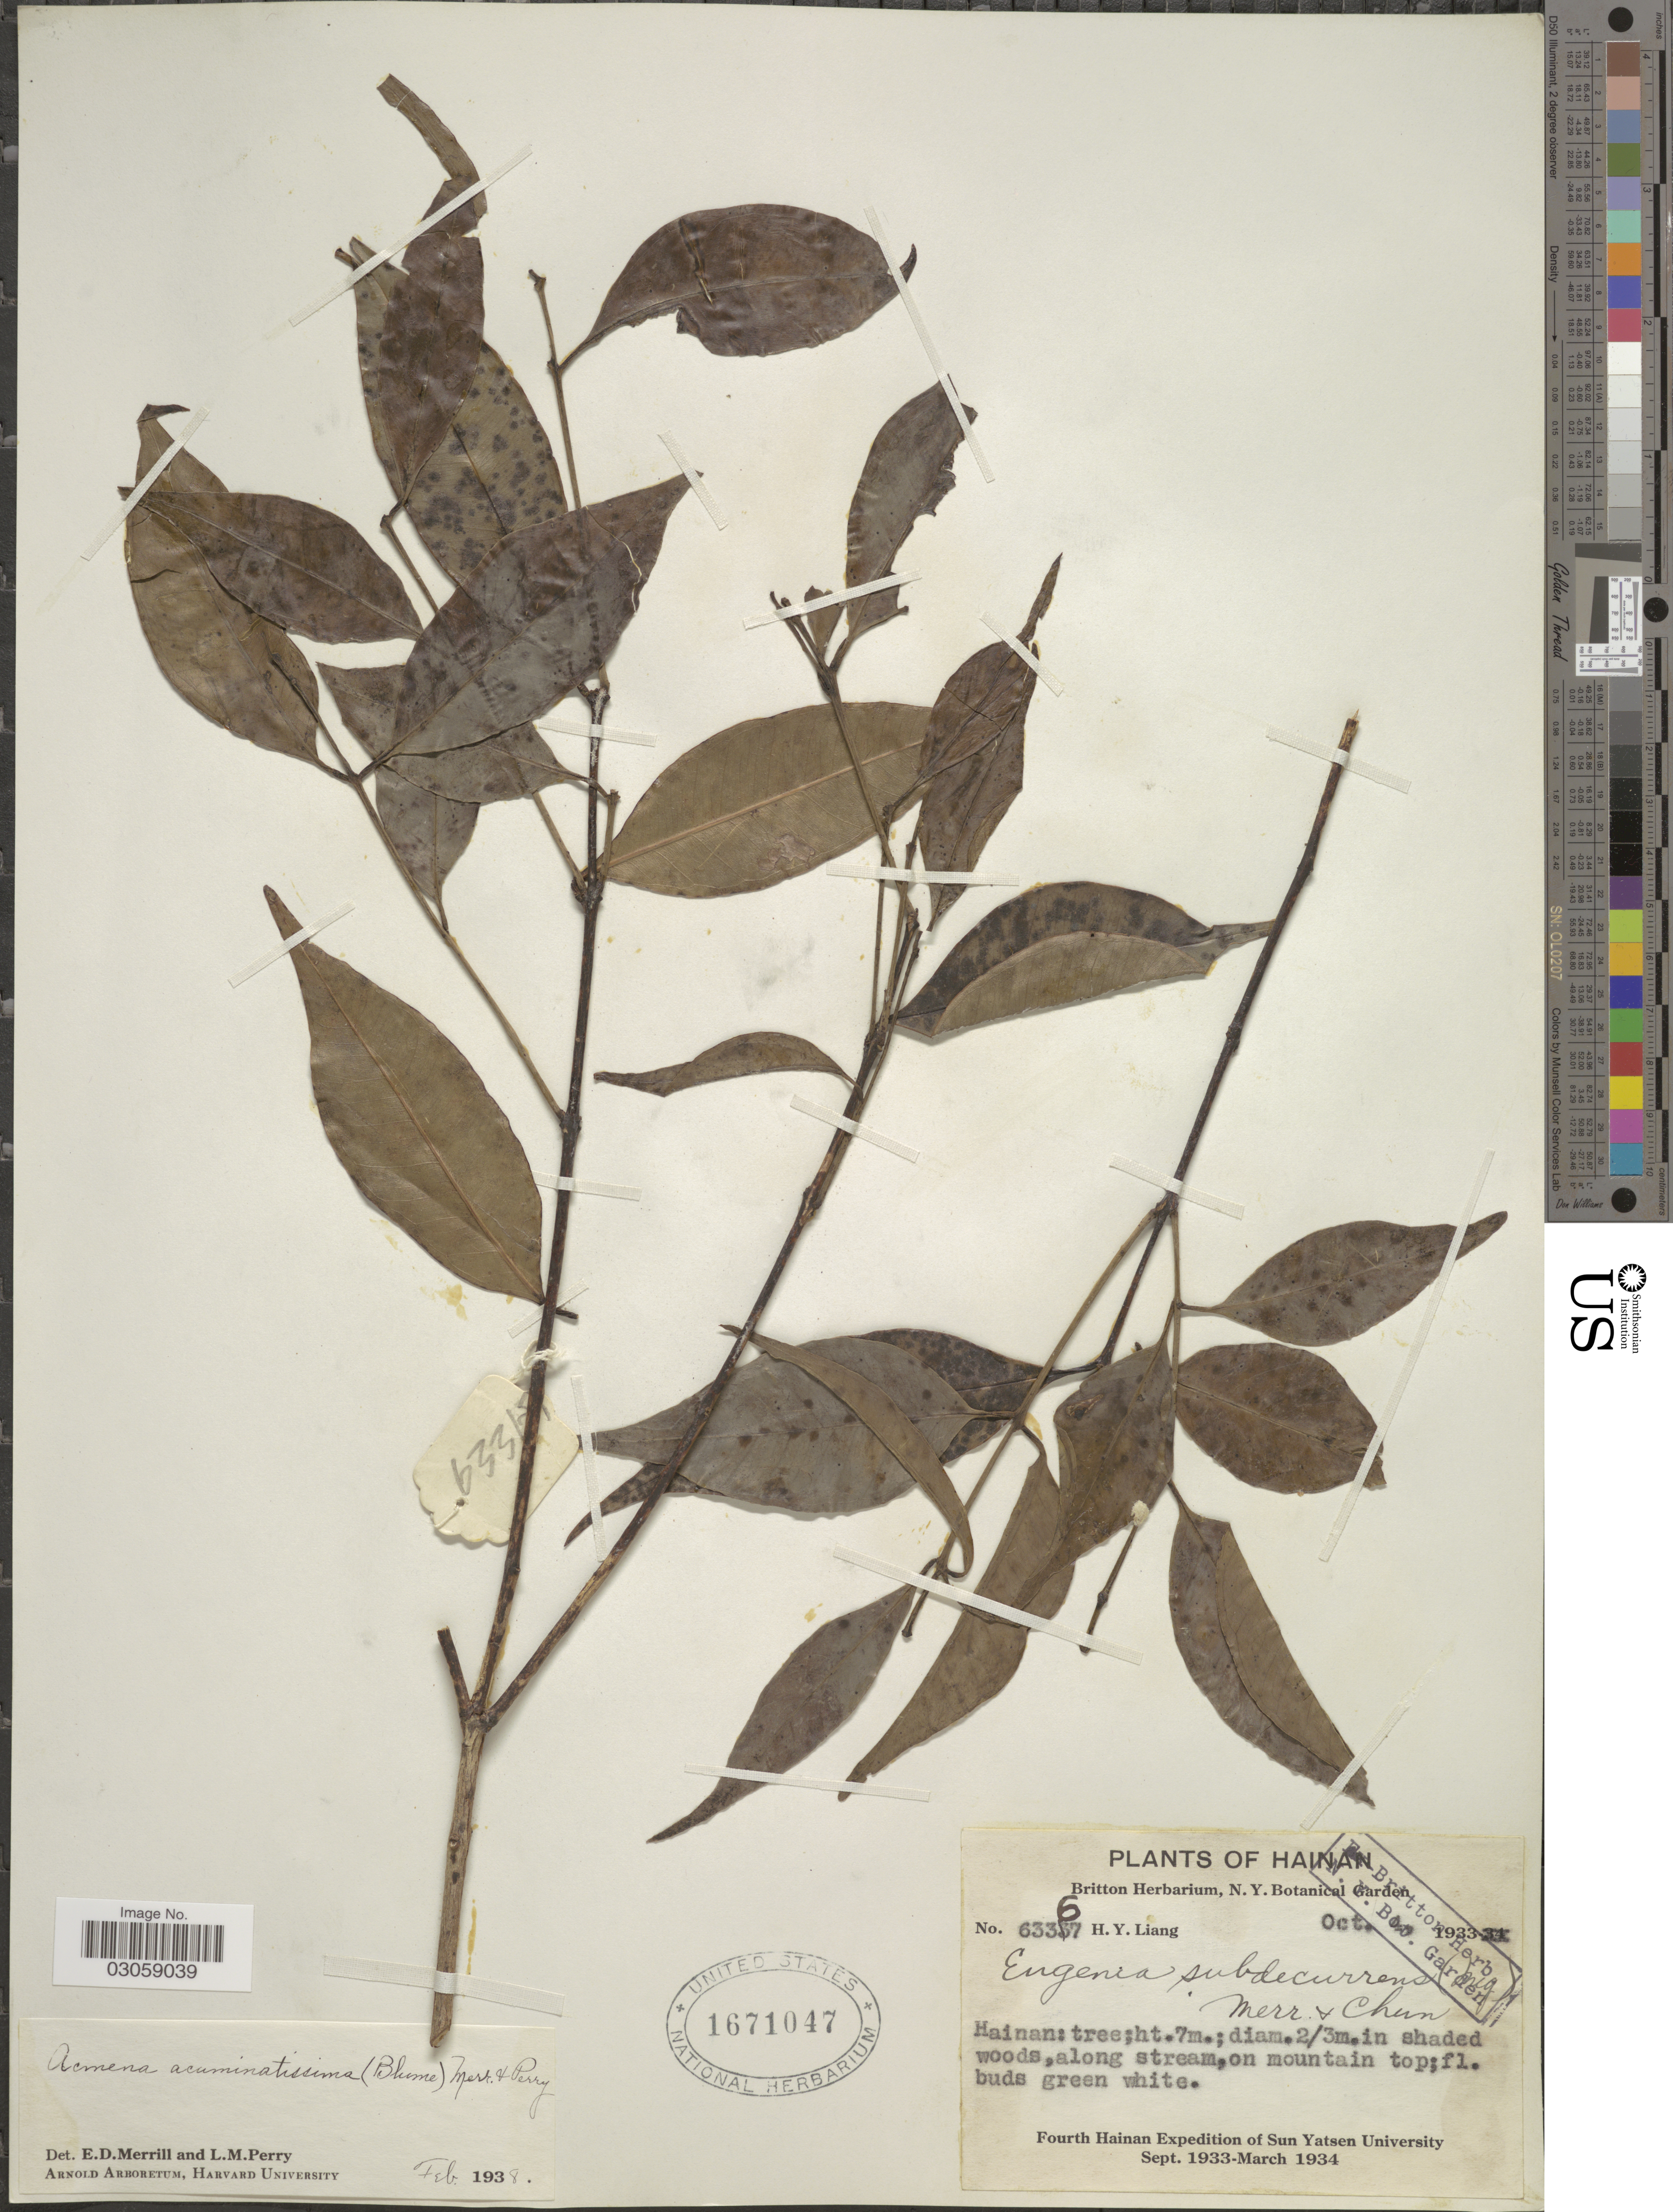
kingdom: Plantae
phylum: Tracheophyta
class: Magnoliopsida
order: Myrtales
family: Myrtaceae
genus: Syzygium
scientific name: Syzygium acuminatissimum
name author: (Blume) DC.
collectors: H. Y. Liang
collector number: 63367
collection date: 1933-10-10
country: China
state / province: Hainan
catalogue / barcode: US 1671047